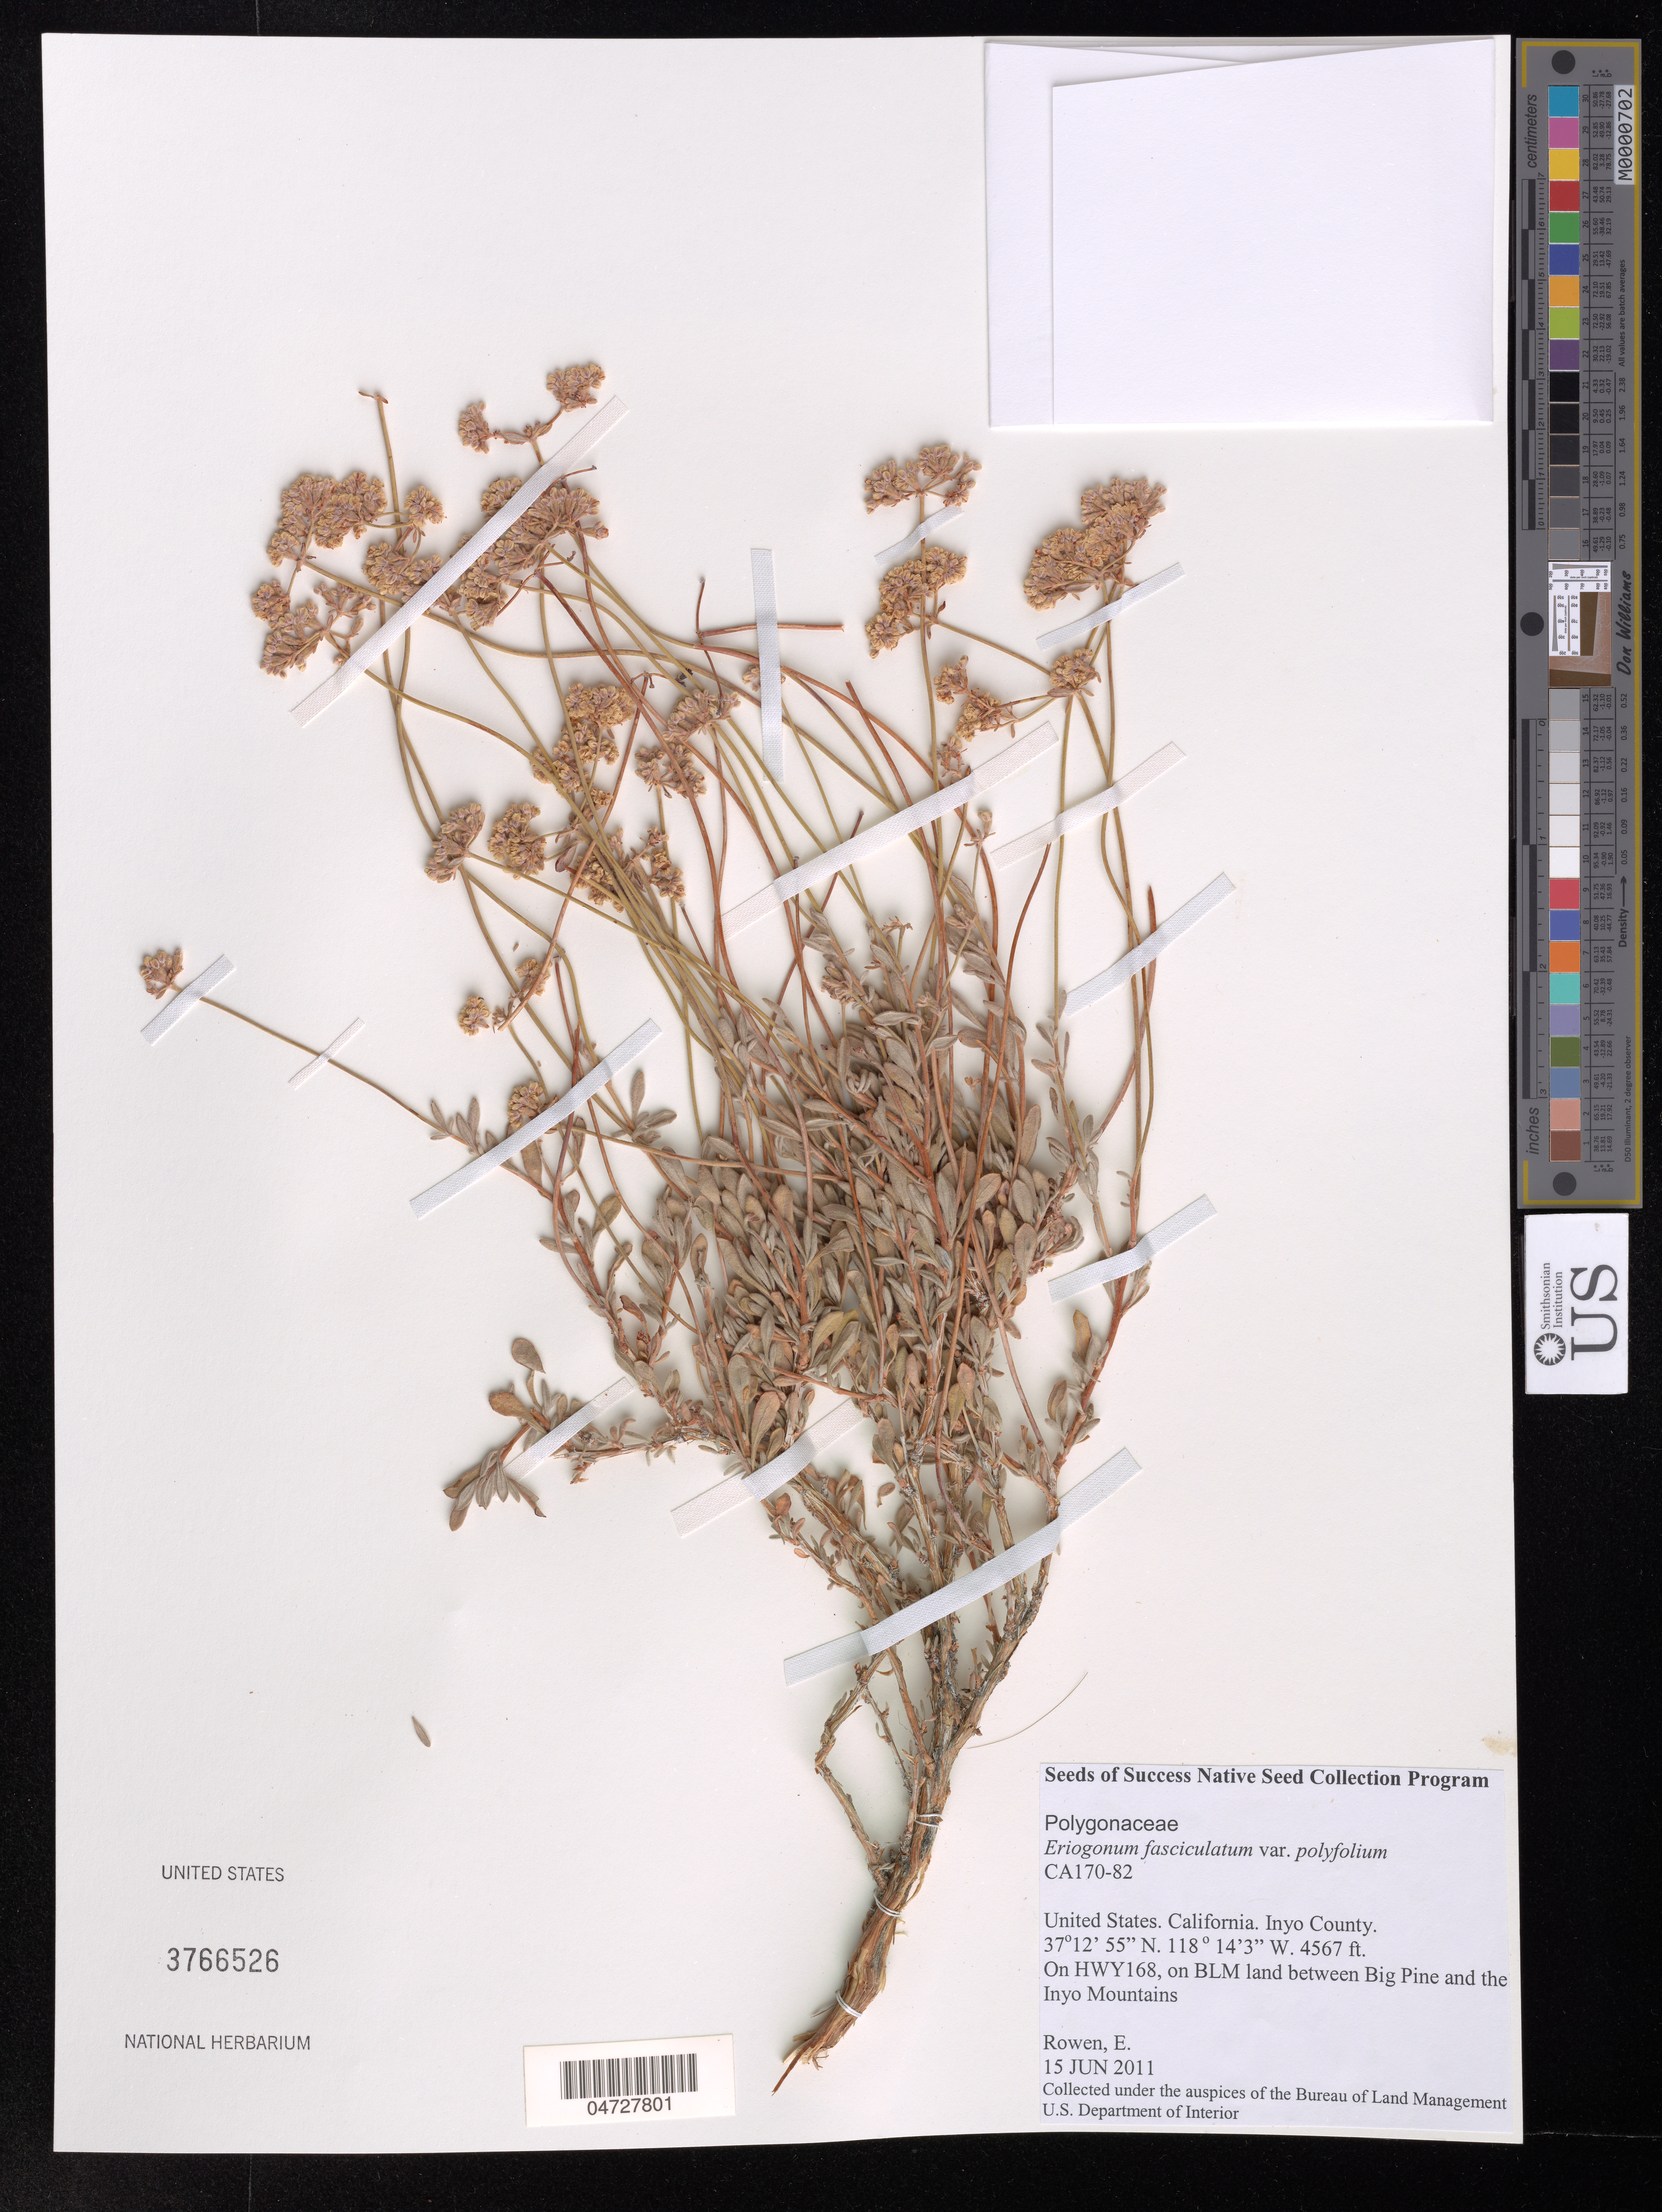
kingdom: Plantae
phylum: Tracheophyta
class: Magnoliopsida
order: Caryophyllales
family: Polygonaceae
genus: Eriogonum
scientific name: Eriogonum fasciculatum var. polifolium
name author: (Benth.) Torr. & A. Gray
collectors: E. Rowen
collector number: CA170-82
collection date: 2011-06-15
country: United States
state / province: California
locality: Inyo County. On HWY168, on BLM land between Big Pine and the Inyo Mountains.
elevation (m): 1392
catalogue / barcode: US 3766526